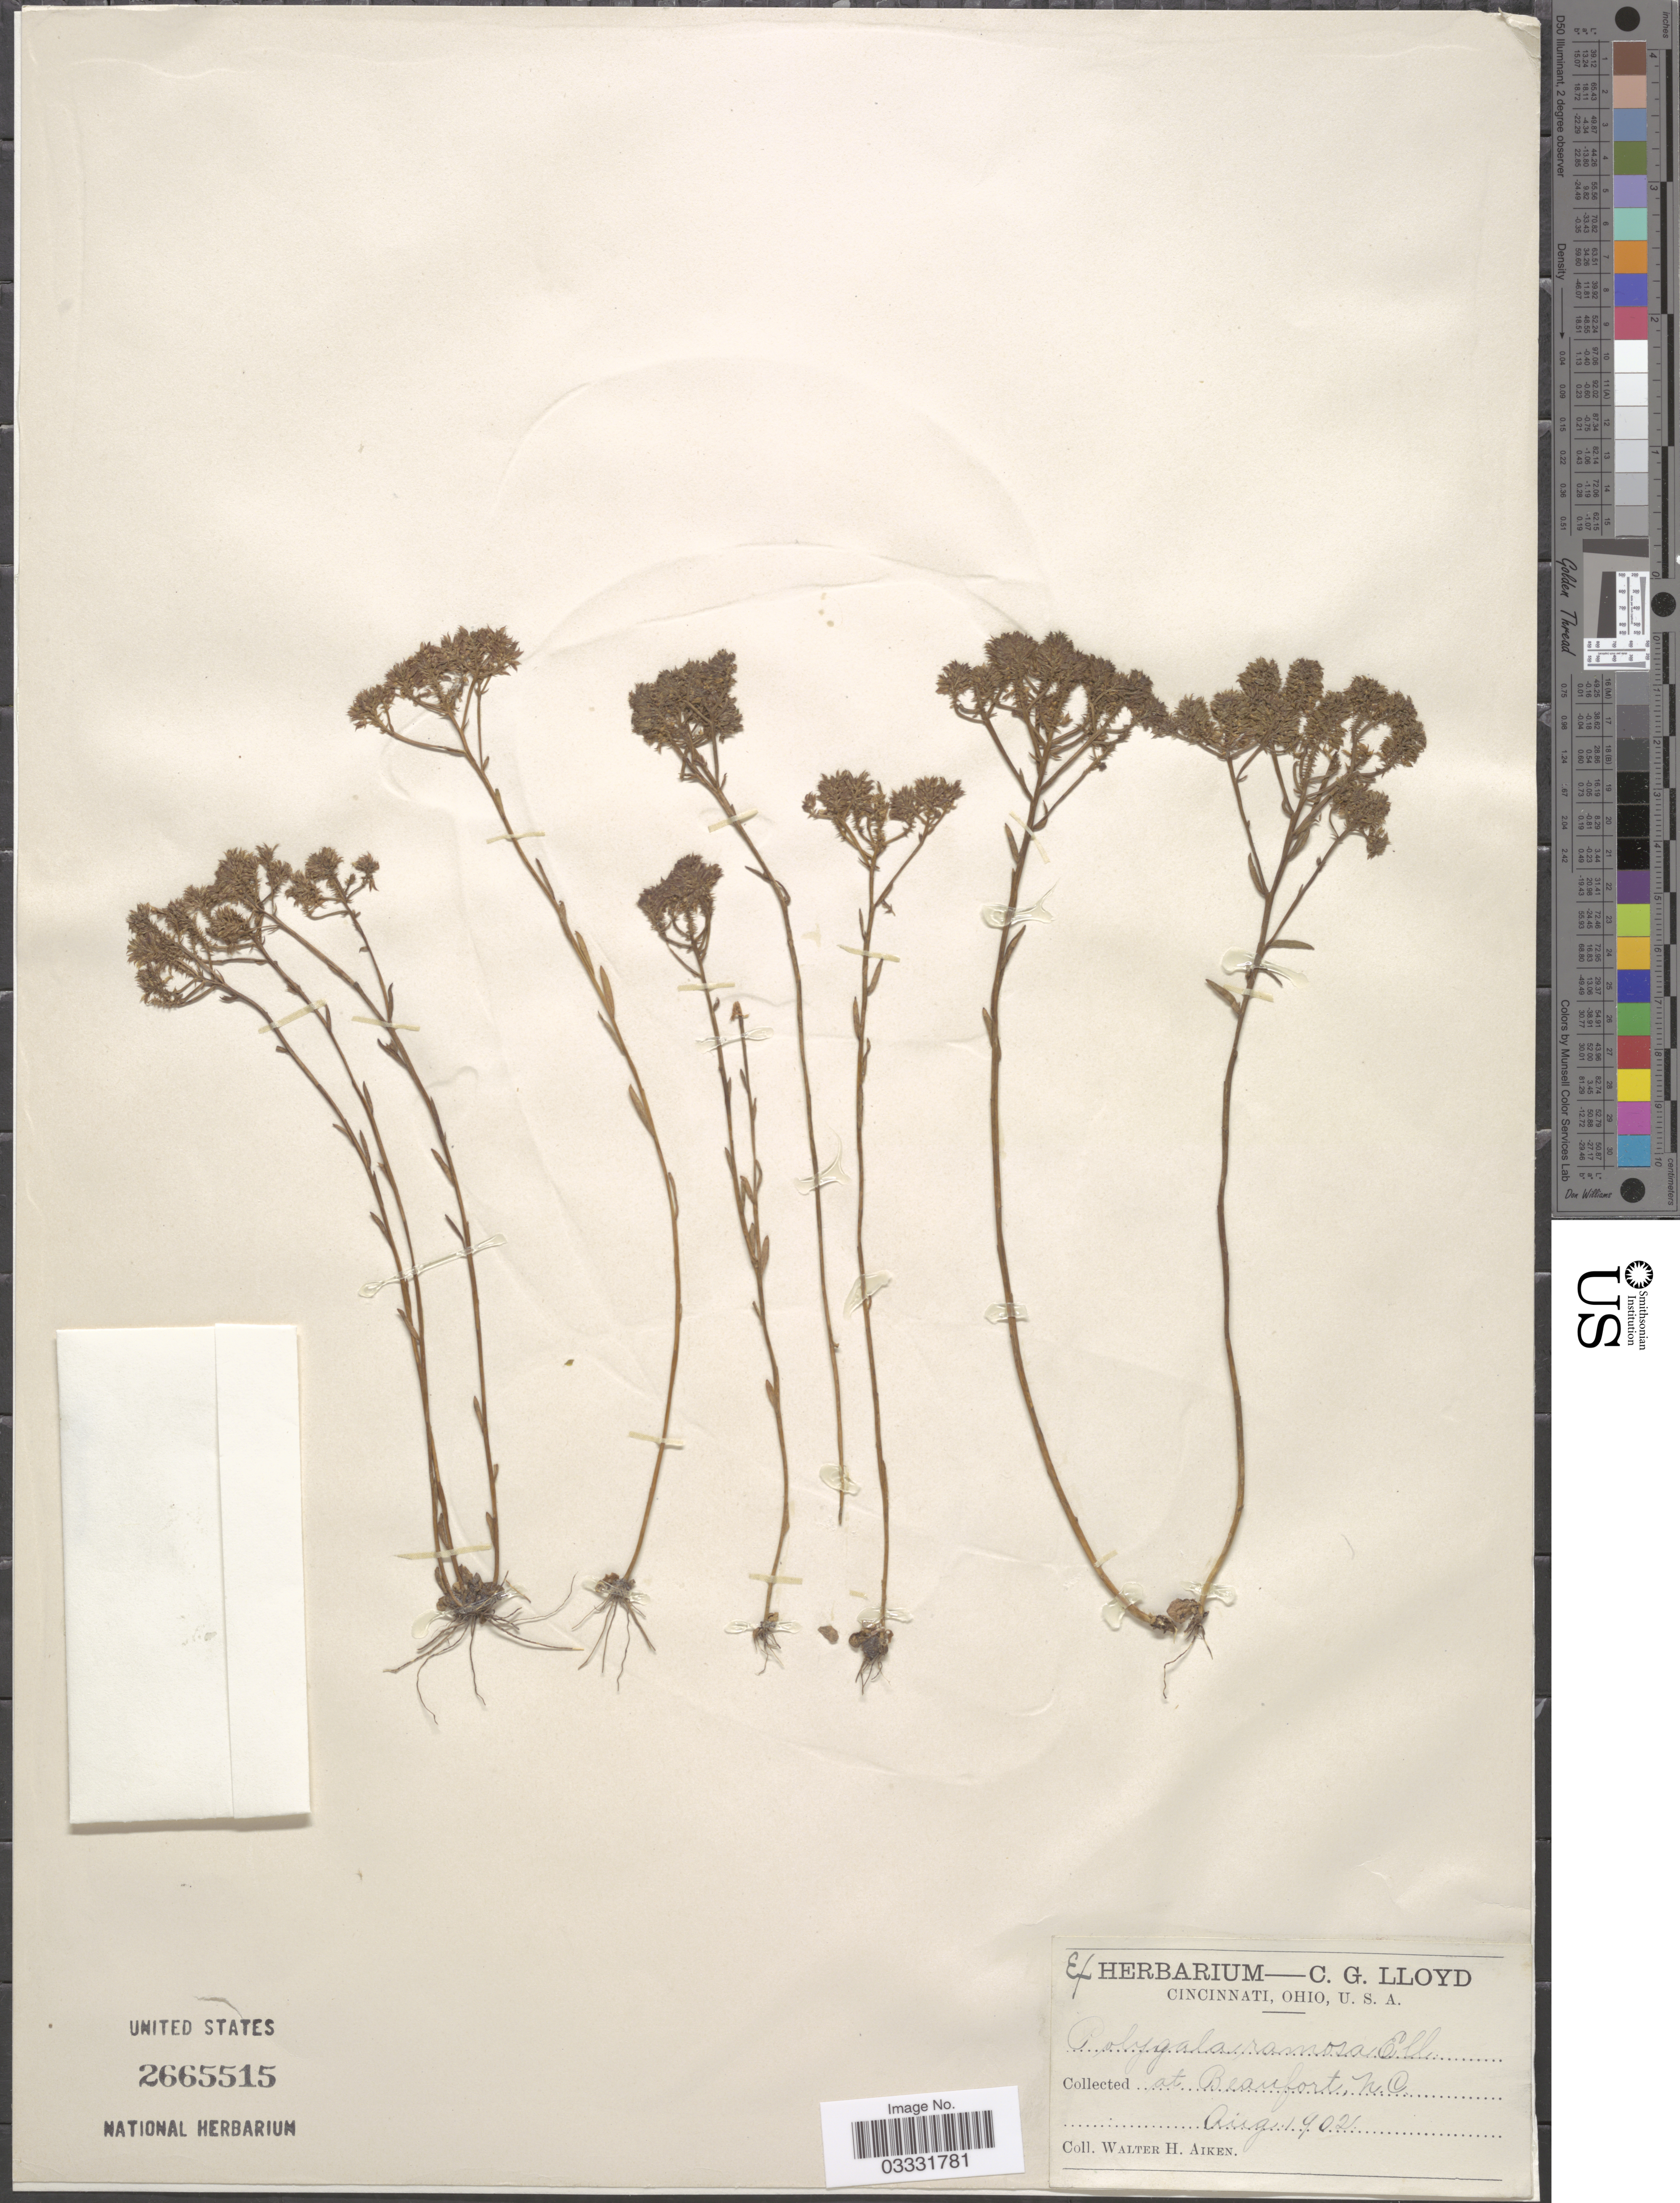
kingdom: Plantae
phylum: Tracheophyta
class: Magnoliopsida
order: Fabales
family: Polygalaceae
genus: Polygala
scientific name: Polygala ramosa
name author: Elliott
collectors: W. Aiken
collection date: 1902-08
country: United States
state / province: North Carolina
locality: At Beaufort.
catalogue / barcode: US 2665515